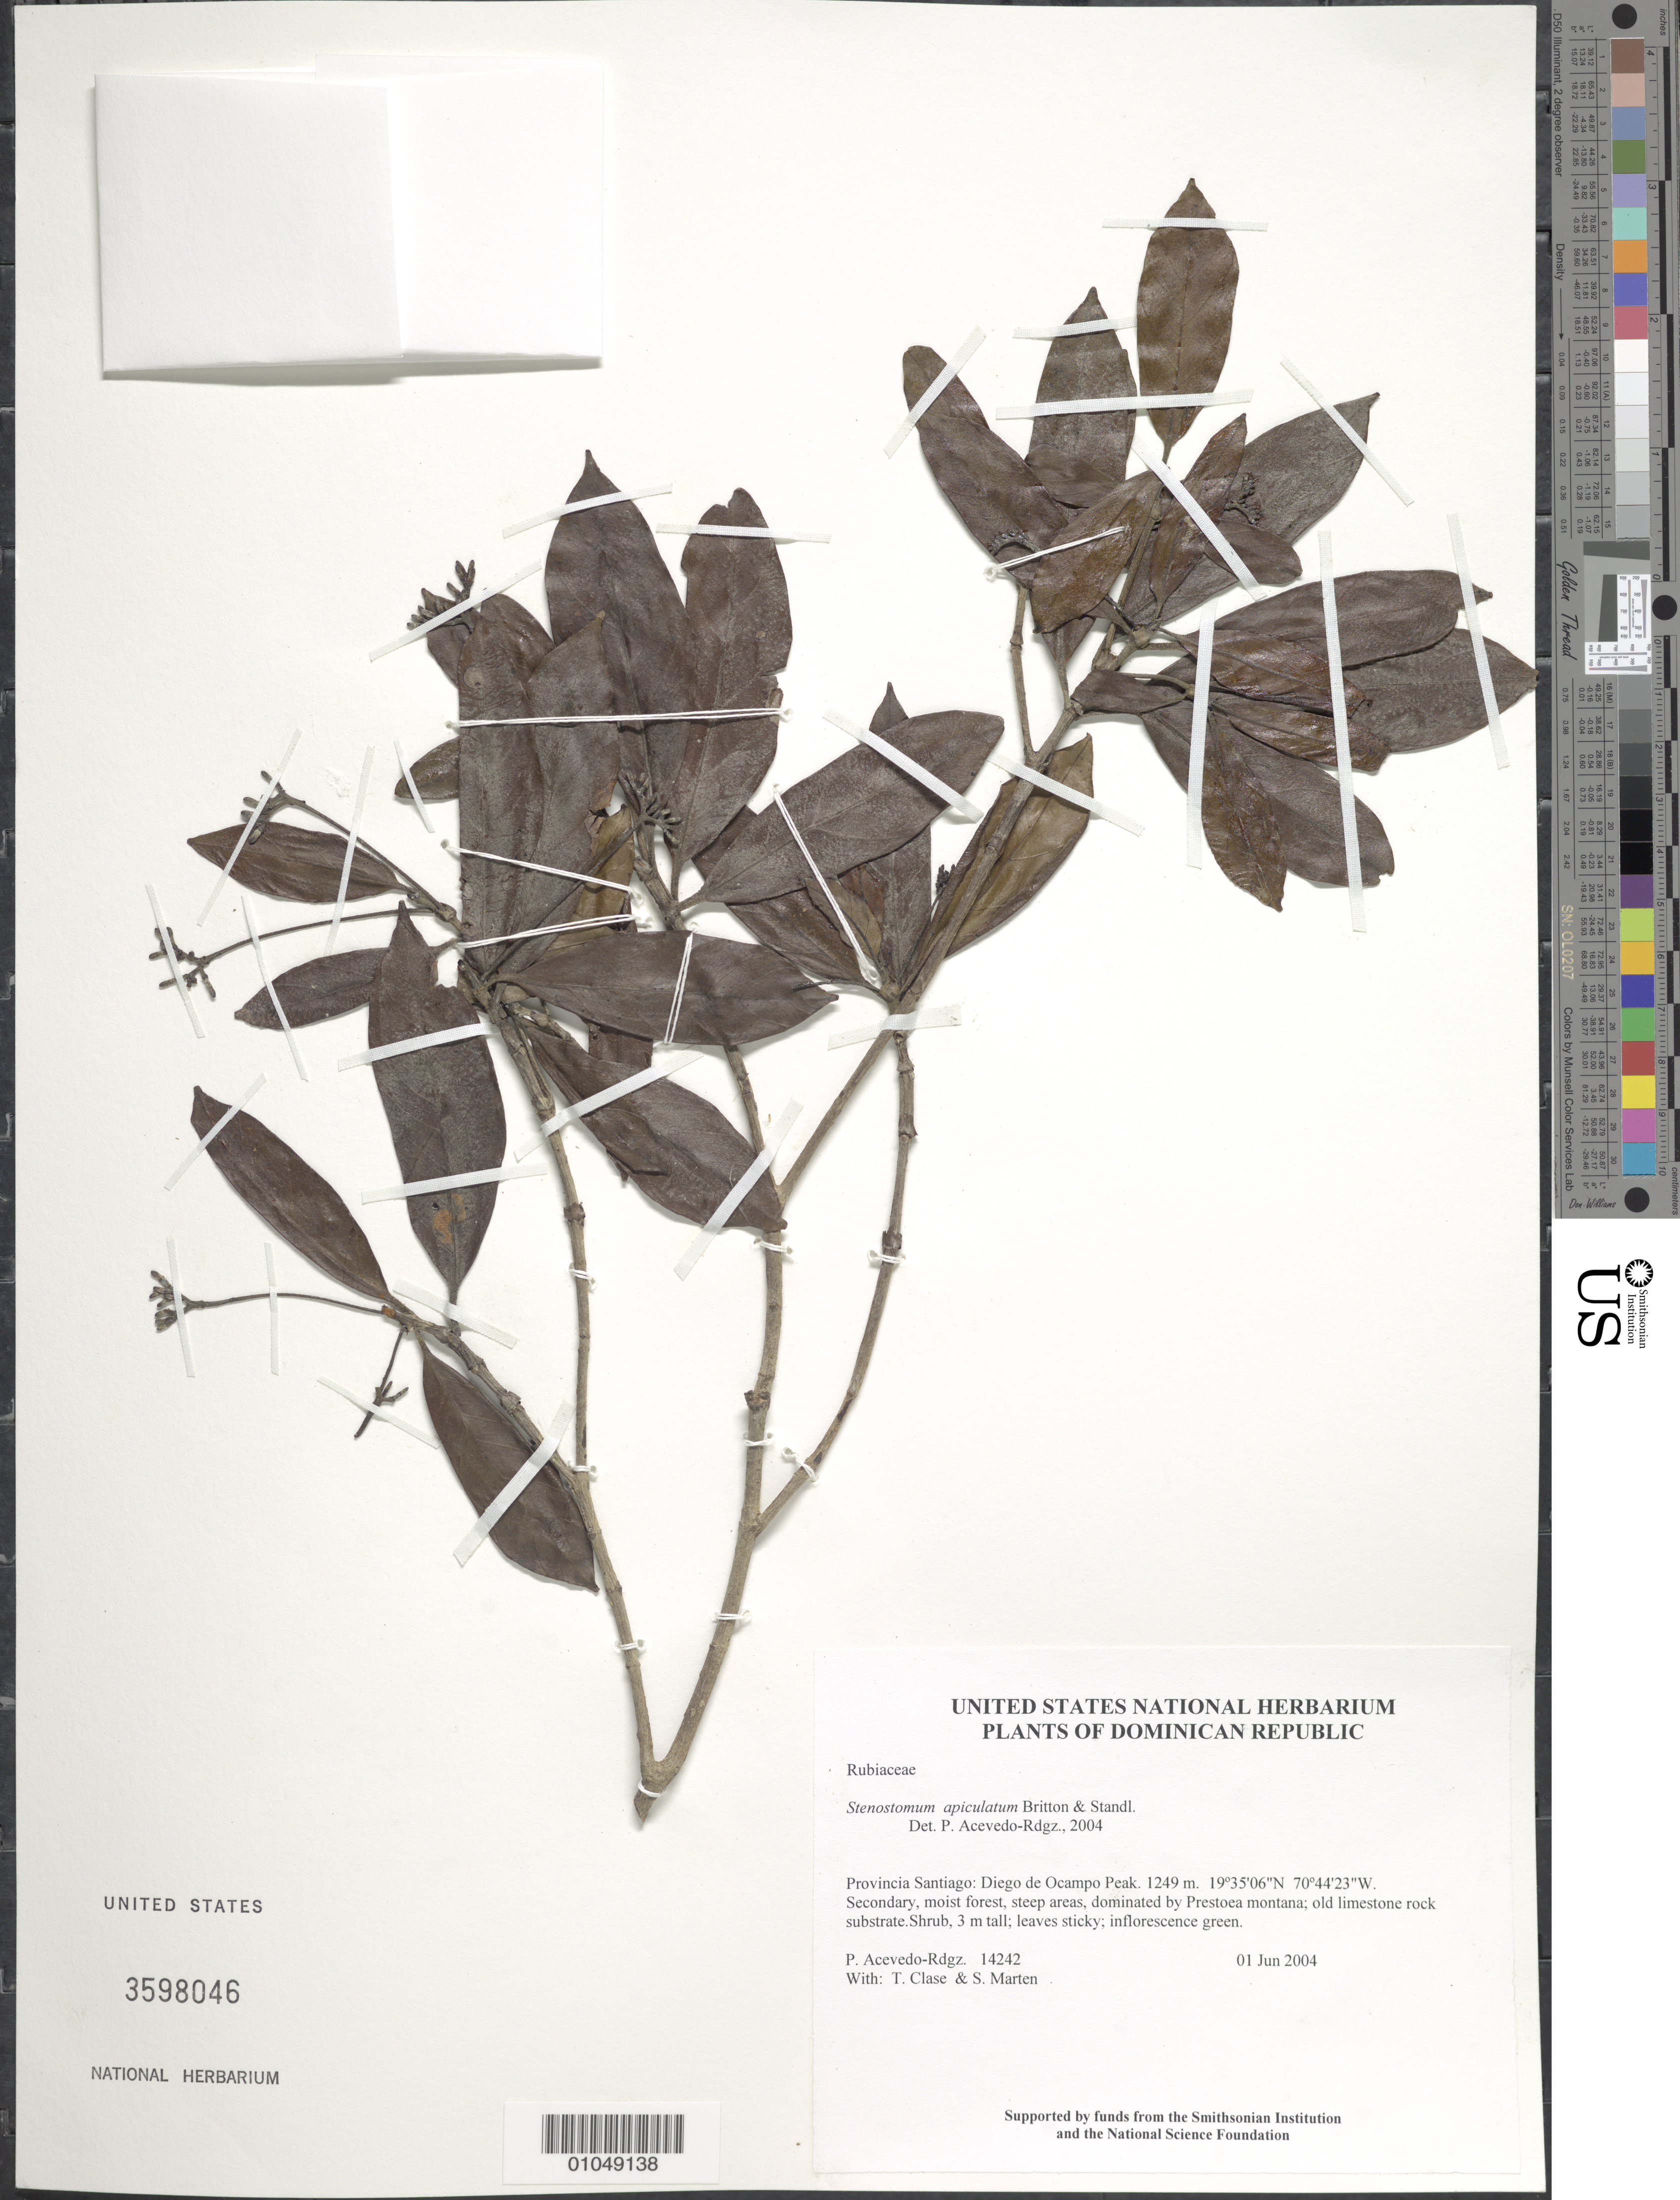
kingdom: Plantae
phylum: Tracheophyta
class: Magnoliopsida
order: Gentianales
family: Rubiaceae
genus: Stenostomum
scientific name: Stenostomum apiculatum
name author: Britton & Standl.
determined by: Acevedo-Rodríguez, P., (BOT), Smithsonian Institution - National Museum of Natural History (UNITED STATES)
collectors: P. Acevedo-Rodr., T. Clase & S. Marten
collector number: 14242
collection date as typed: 01 Jun 2004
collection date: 2004-06-01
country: Dominican Republic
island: Hispaniola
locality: Provincia Santiago: Diego de Ocampo Peak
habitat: Secondary, moist forest, steep areas, dominated by Prestoea montana; old limestone rock substrate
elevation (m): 1249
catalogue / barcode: US 3598046